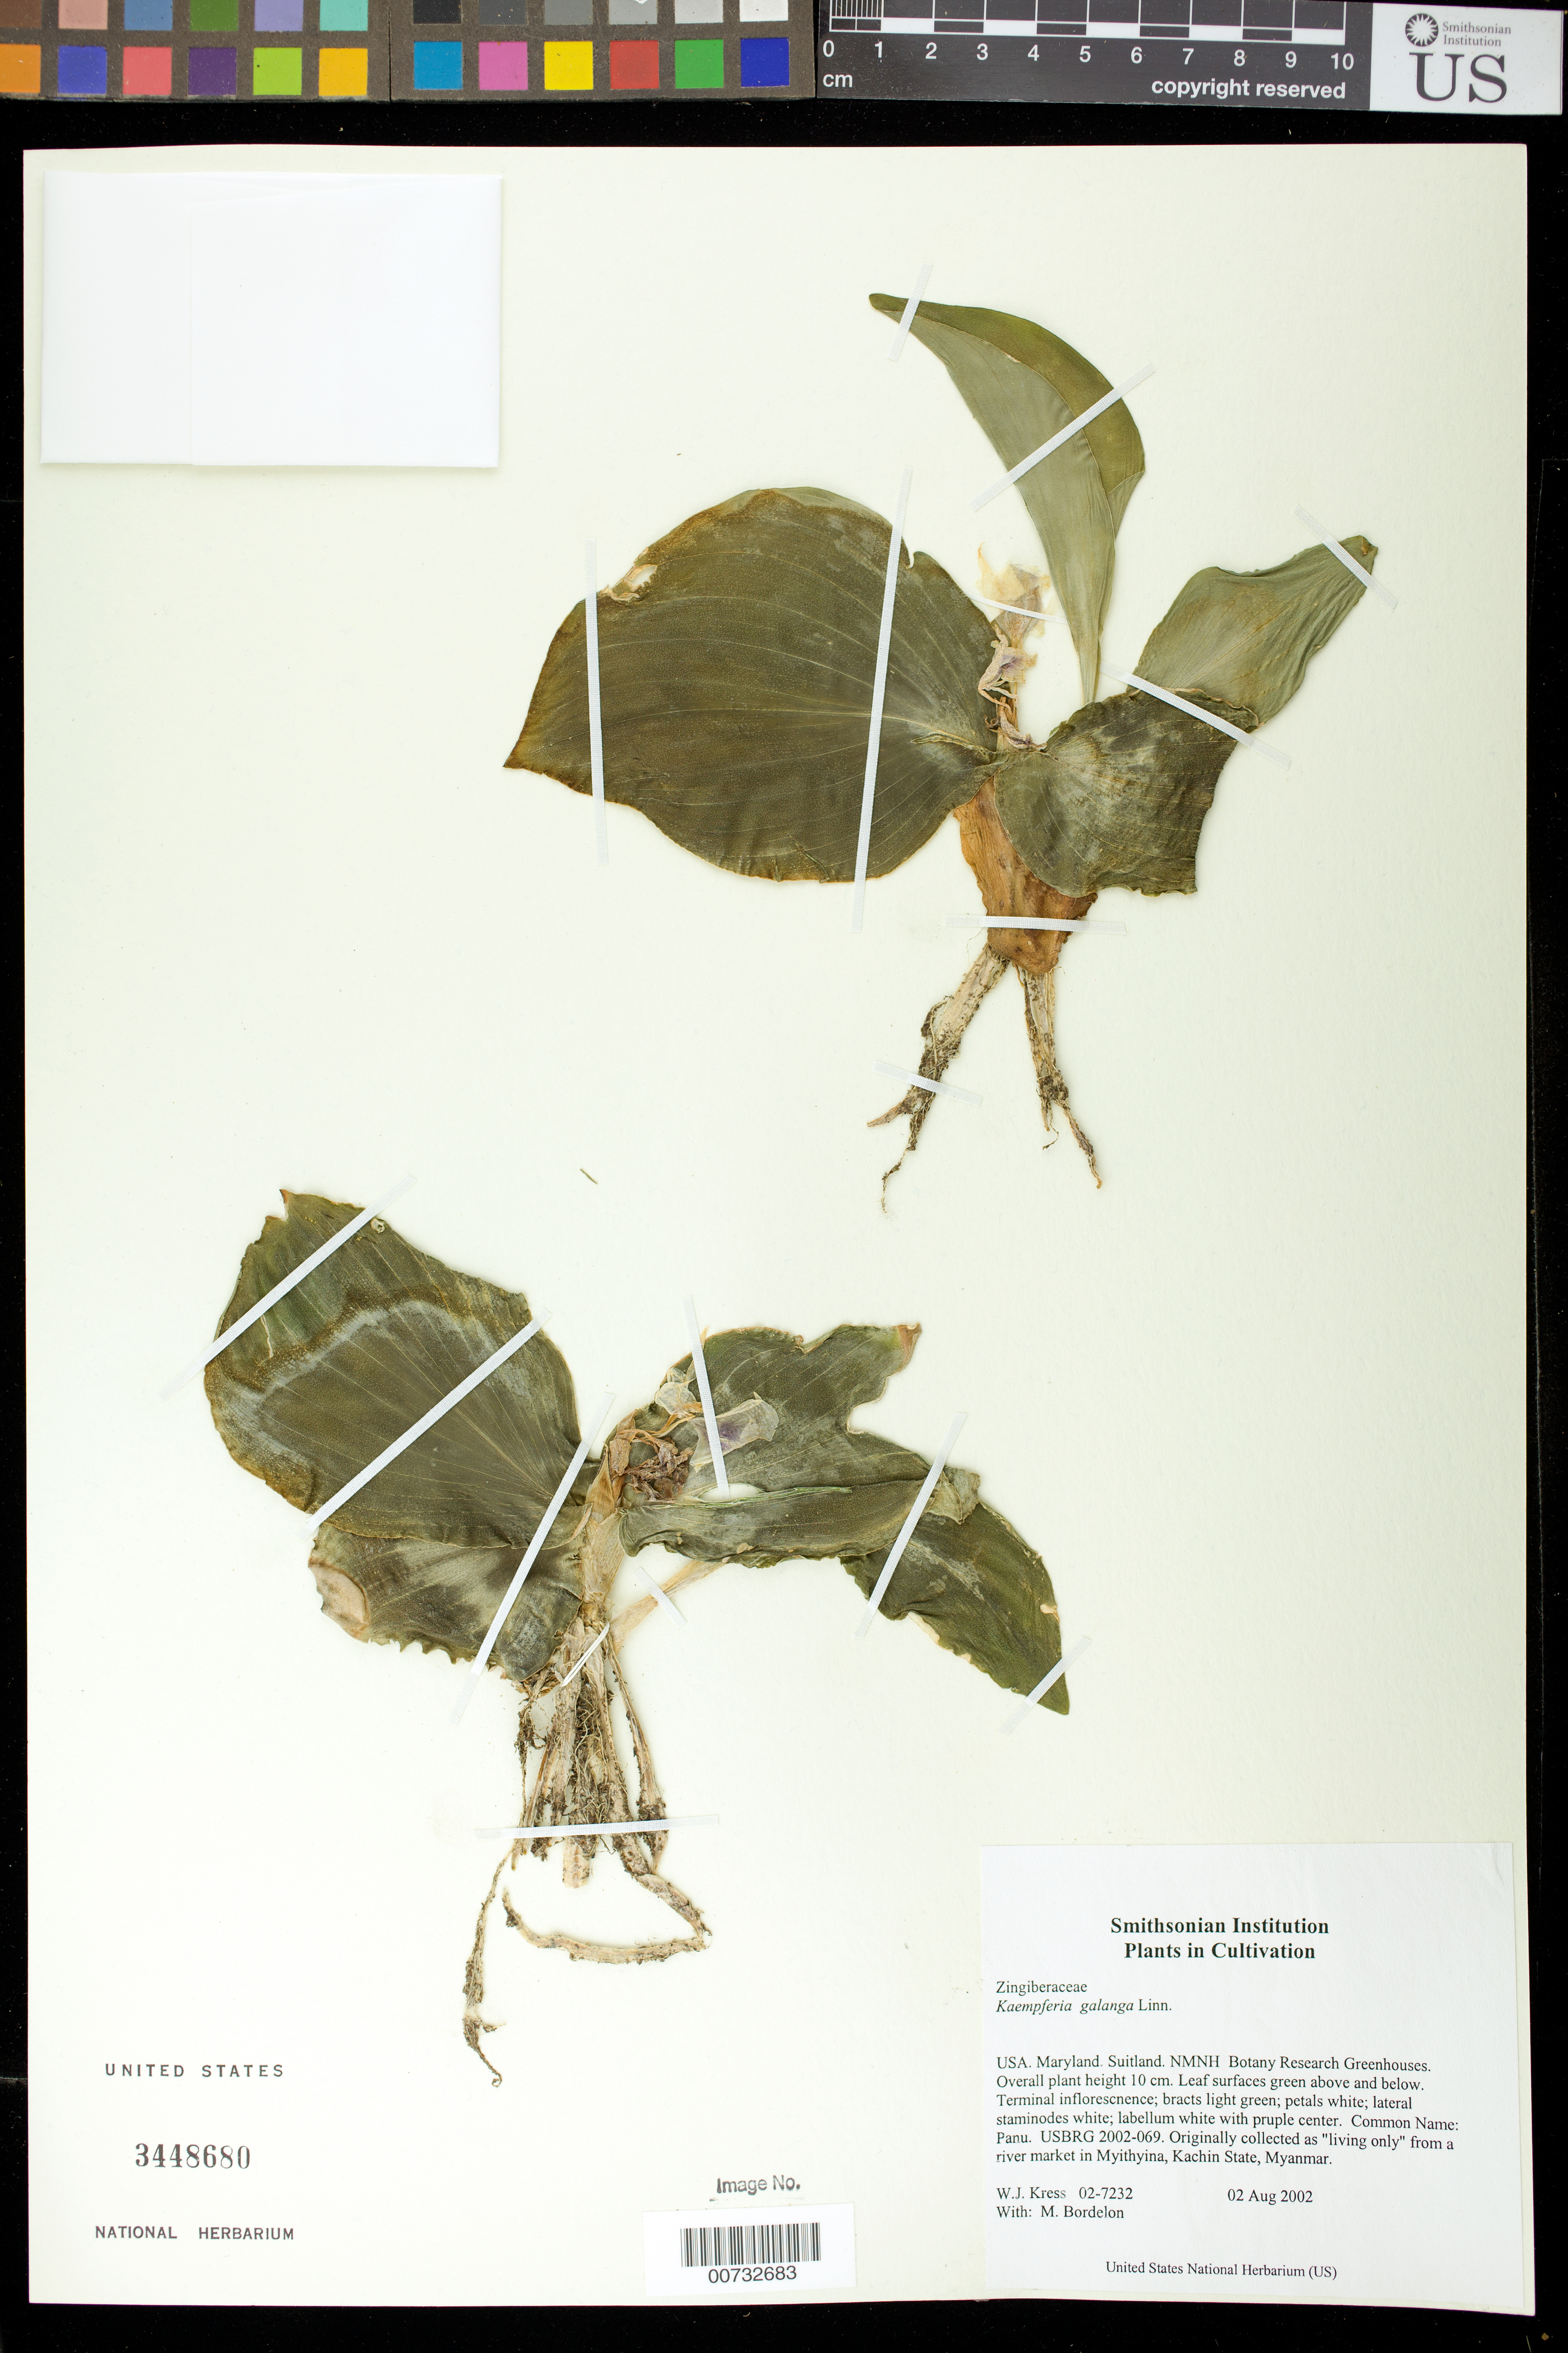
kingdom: Plantae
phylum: Tracheophyta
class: Liliopsida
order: Zingiberales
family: Zingiberaceae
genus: Kaempferia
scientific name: Kaempferia galanga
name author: L.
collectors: W. J. Kress & M. Bordelon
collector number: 02-7232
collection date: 2002-08-02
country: United States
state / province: Maryland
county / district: Prince George's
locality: NMNH Botany Research Greenhouses. Suitland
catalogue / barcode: US 3448680